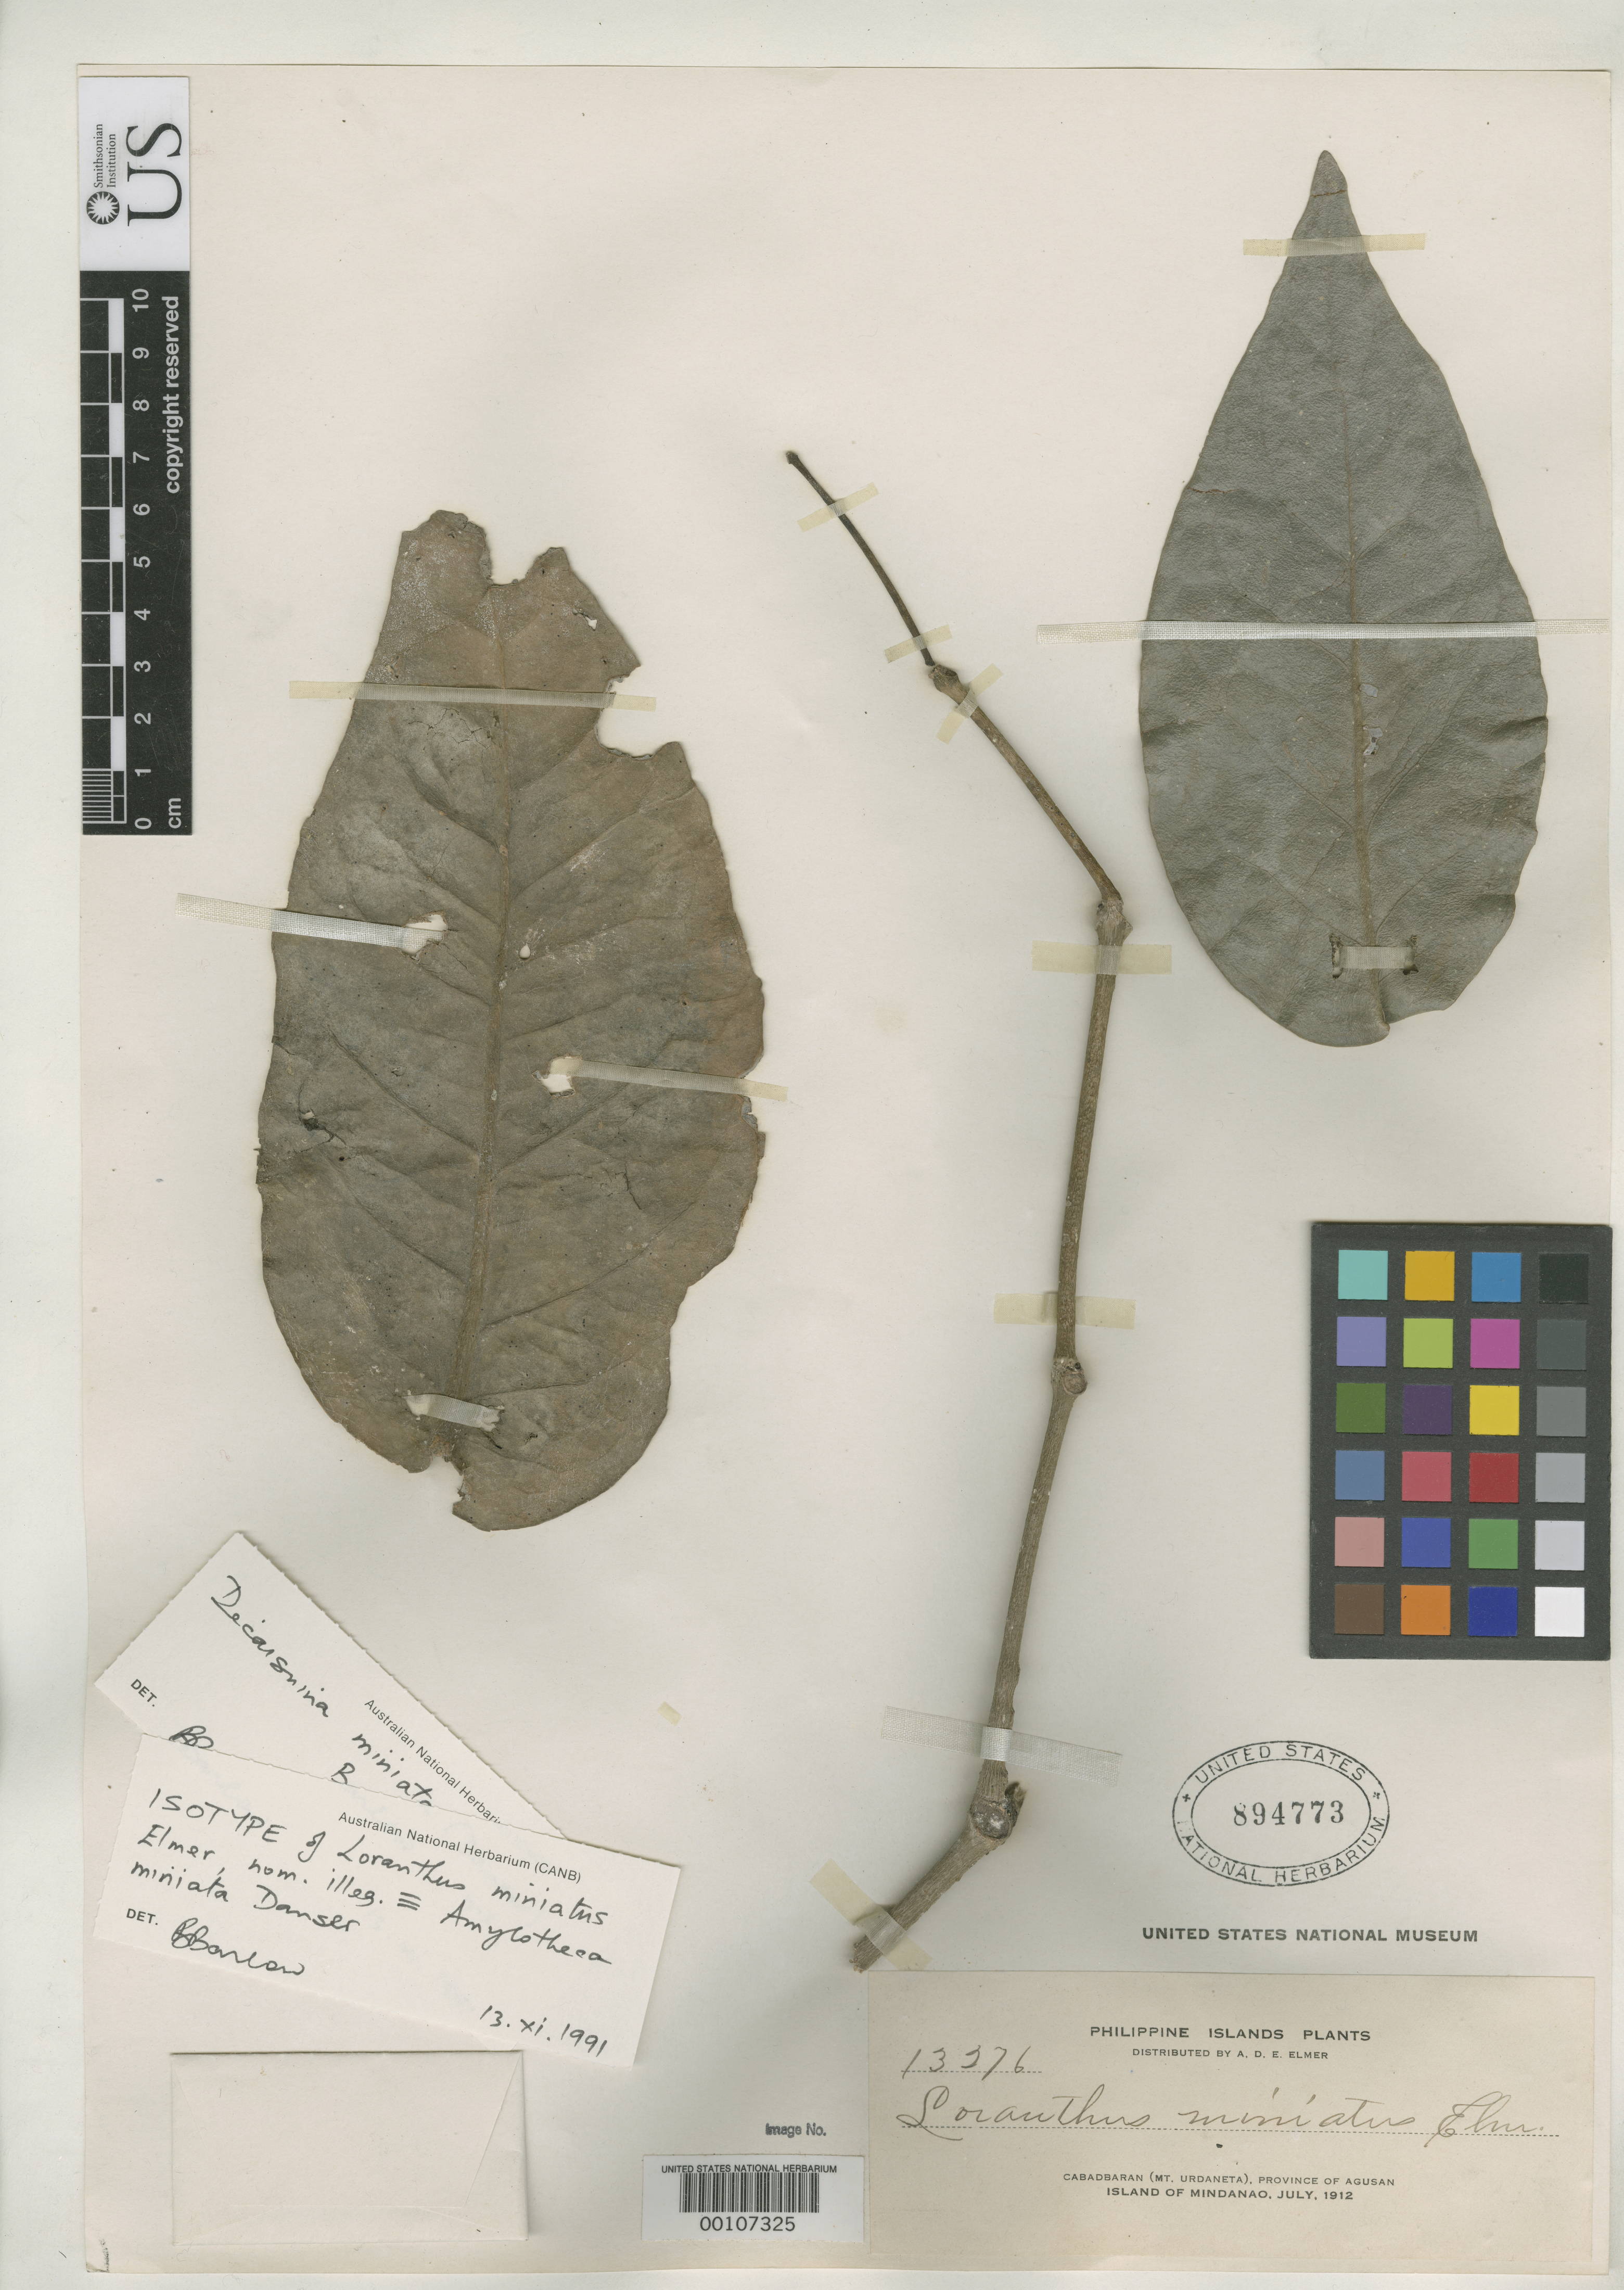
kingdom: Plantae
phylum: Tracheophyta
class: Magnoliopsida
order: Santalales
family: Loranthaceae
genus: Loranthus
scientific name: Loranthus miniatus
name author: Elmer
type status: Isotype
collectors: A. D. E. Elmer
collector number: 13276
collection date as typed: Jul 1912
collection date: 1912-07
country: Philippines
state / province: Caraga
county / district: Agusan del Norte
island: Mindanao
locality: Cabadbaran, Mt. Urdaneta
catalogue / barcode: US 894773